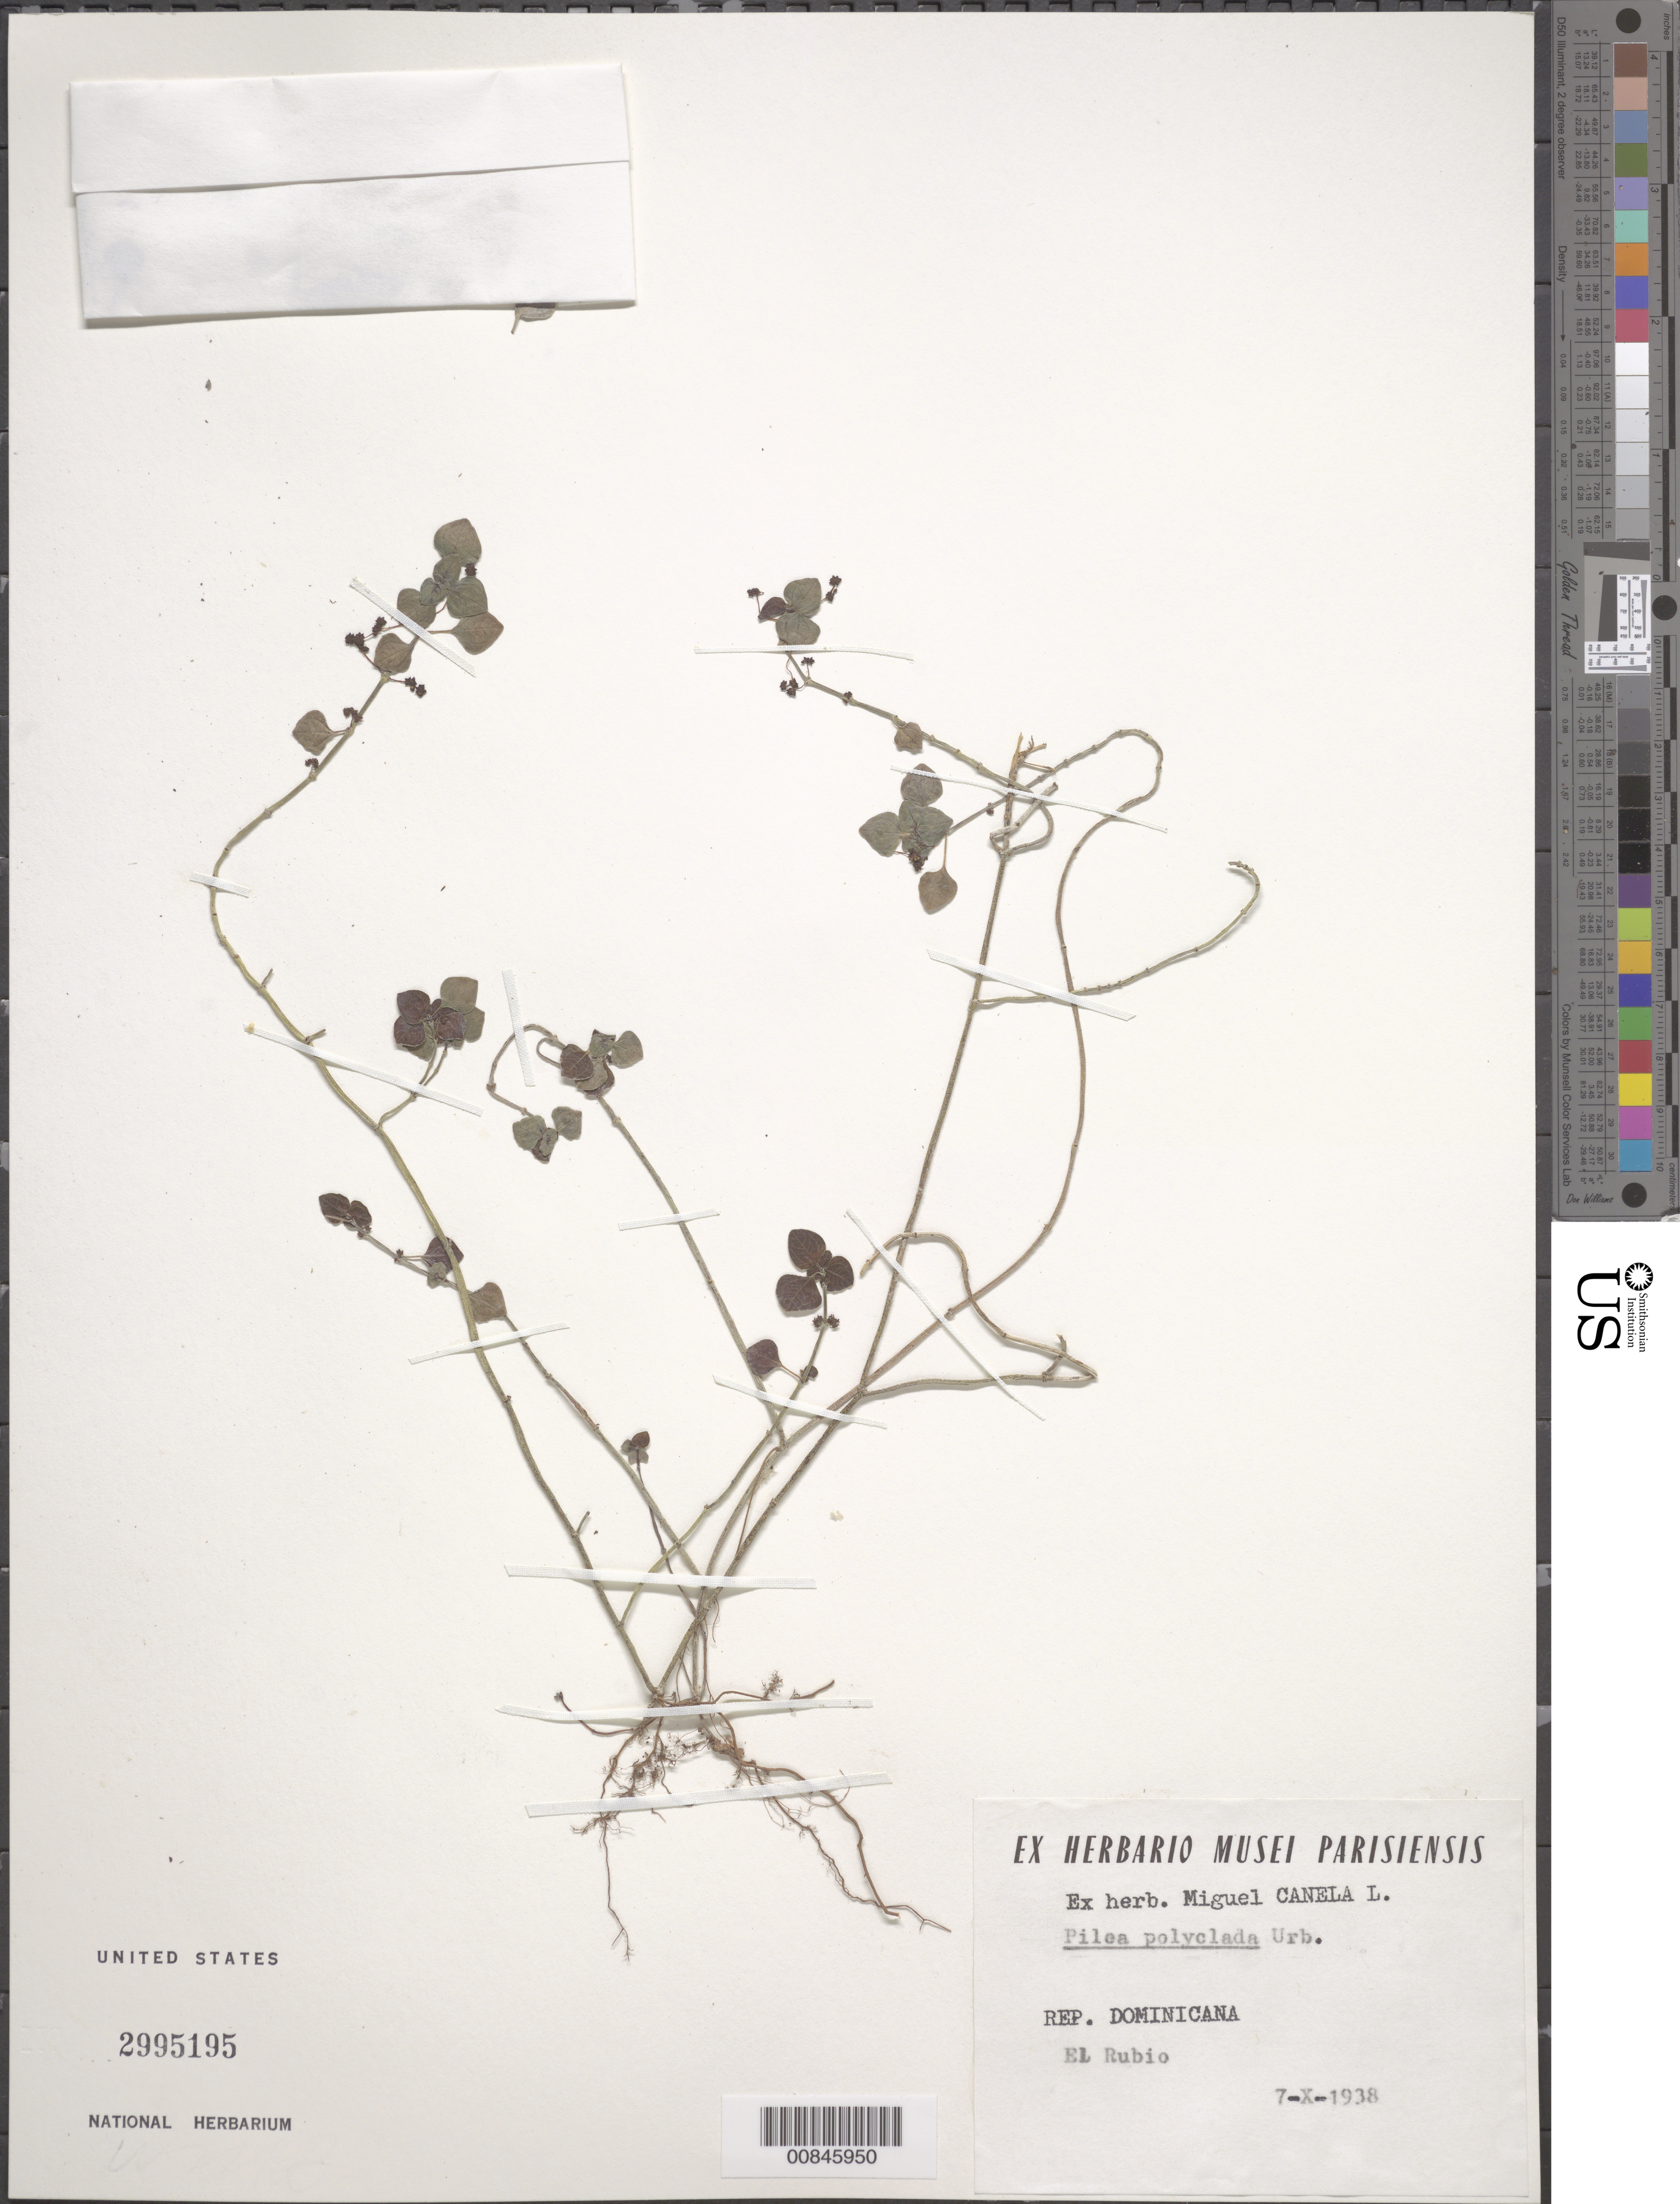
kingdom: Plantae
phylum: Tracheophyta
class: Magnoliopsida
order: Rosales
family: Urticaceae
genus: Pilea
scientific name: Pilea polyclada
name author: Urb.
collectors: M. Canela Lazaro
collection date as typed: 07 Oct 1938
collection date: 1938-10-07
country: Dominican Republic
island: Hispaniola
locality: El Rubio.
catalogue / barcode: US 2995195